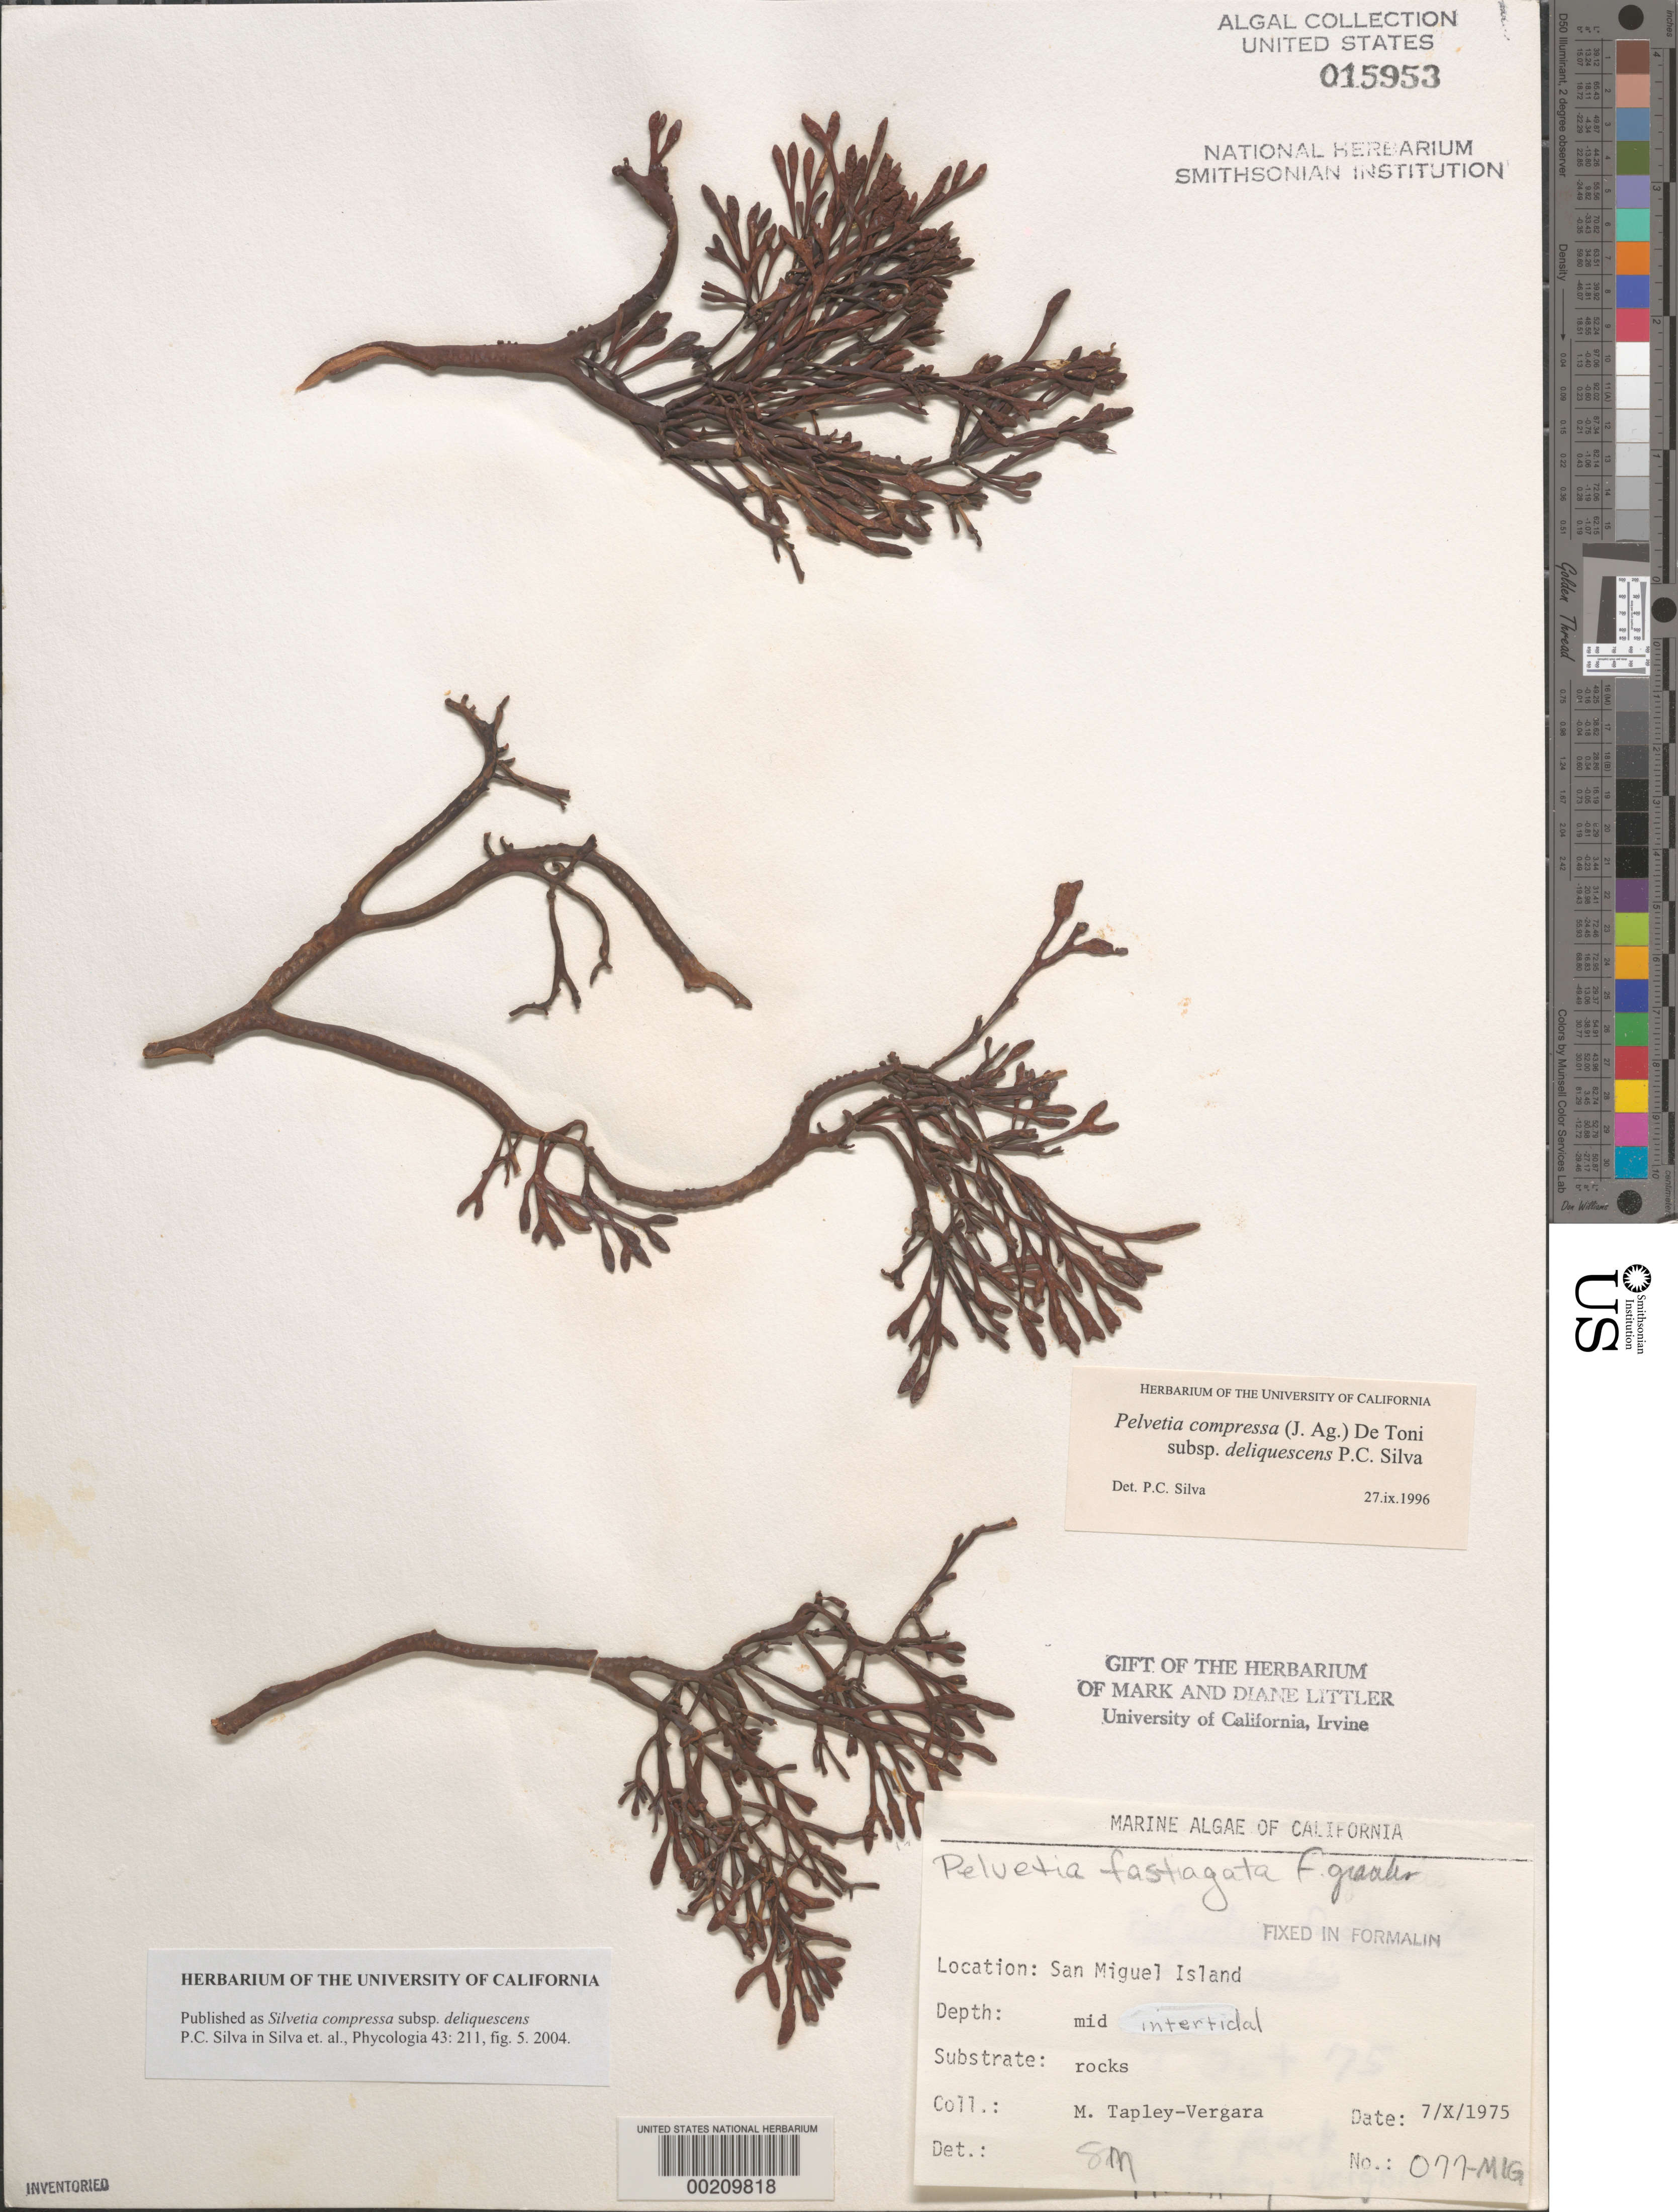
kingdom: Chromista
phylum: Ochrophyta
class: Phaeophyceae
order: Fucales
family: Fucaceae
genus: Silvetia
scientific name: Silvetia compressa subsp. deliquescens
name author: P.C. Silva in P.C. Silva et al.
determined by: Silva, P. C.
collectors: M. Tapley-Vergara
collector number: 077-MIG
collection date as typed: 07 Oct 1975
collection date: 1975-10-07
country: United States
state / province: California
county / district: Santa Barbara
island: San Miguel Island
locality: Cuyler Harbor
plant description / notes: BLM-SOCALBIGHT Rocky Intertidal Survey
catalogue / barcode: US 15953